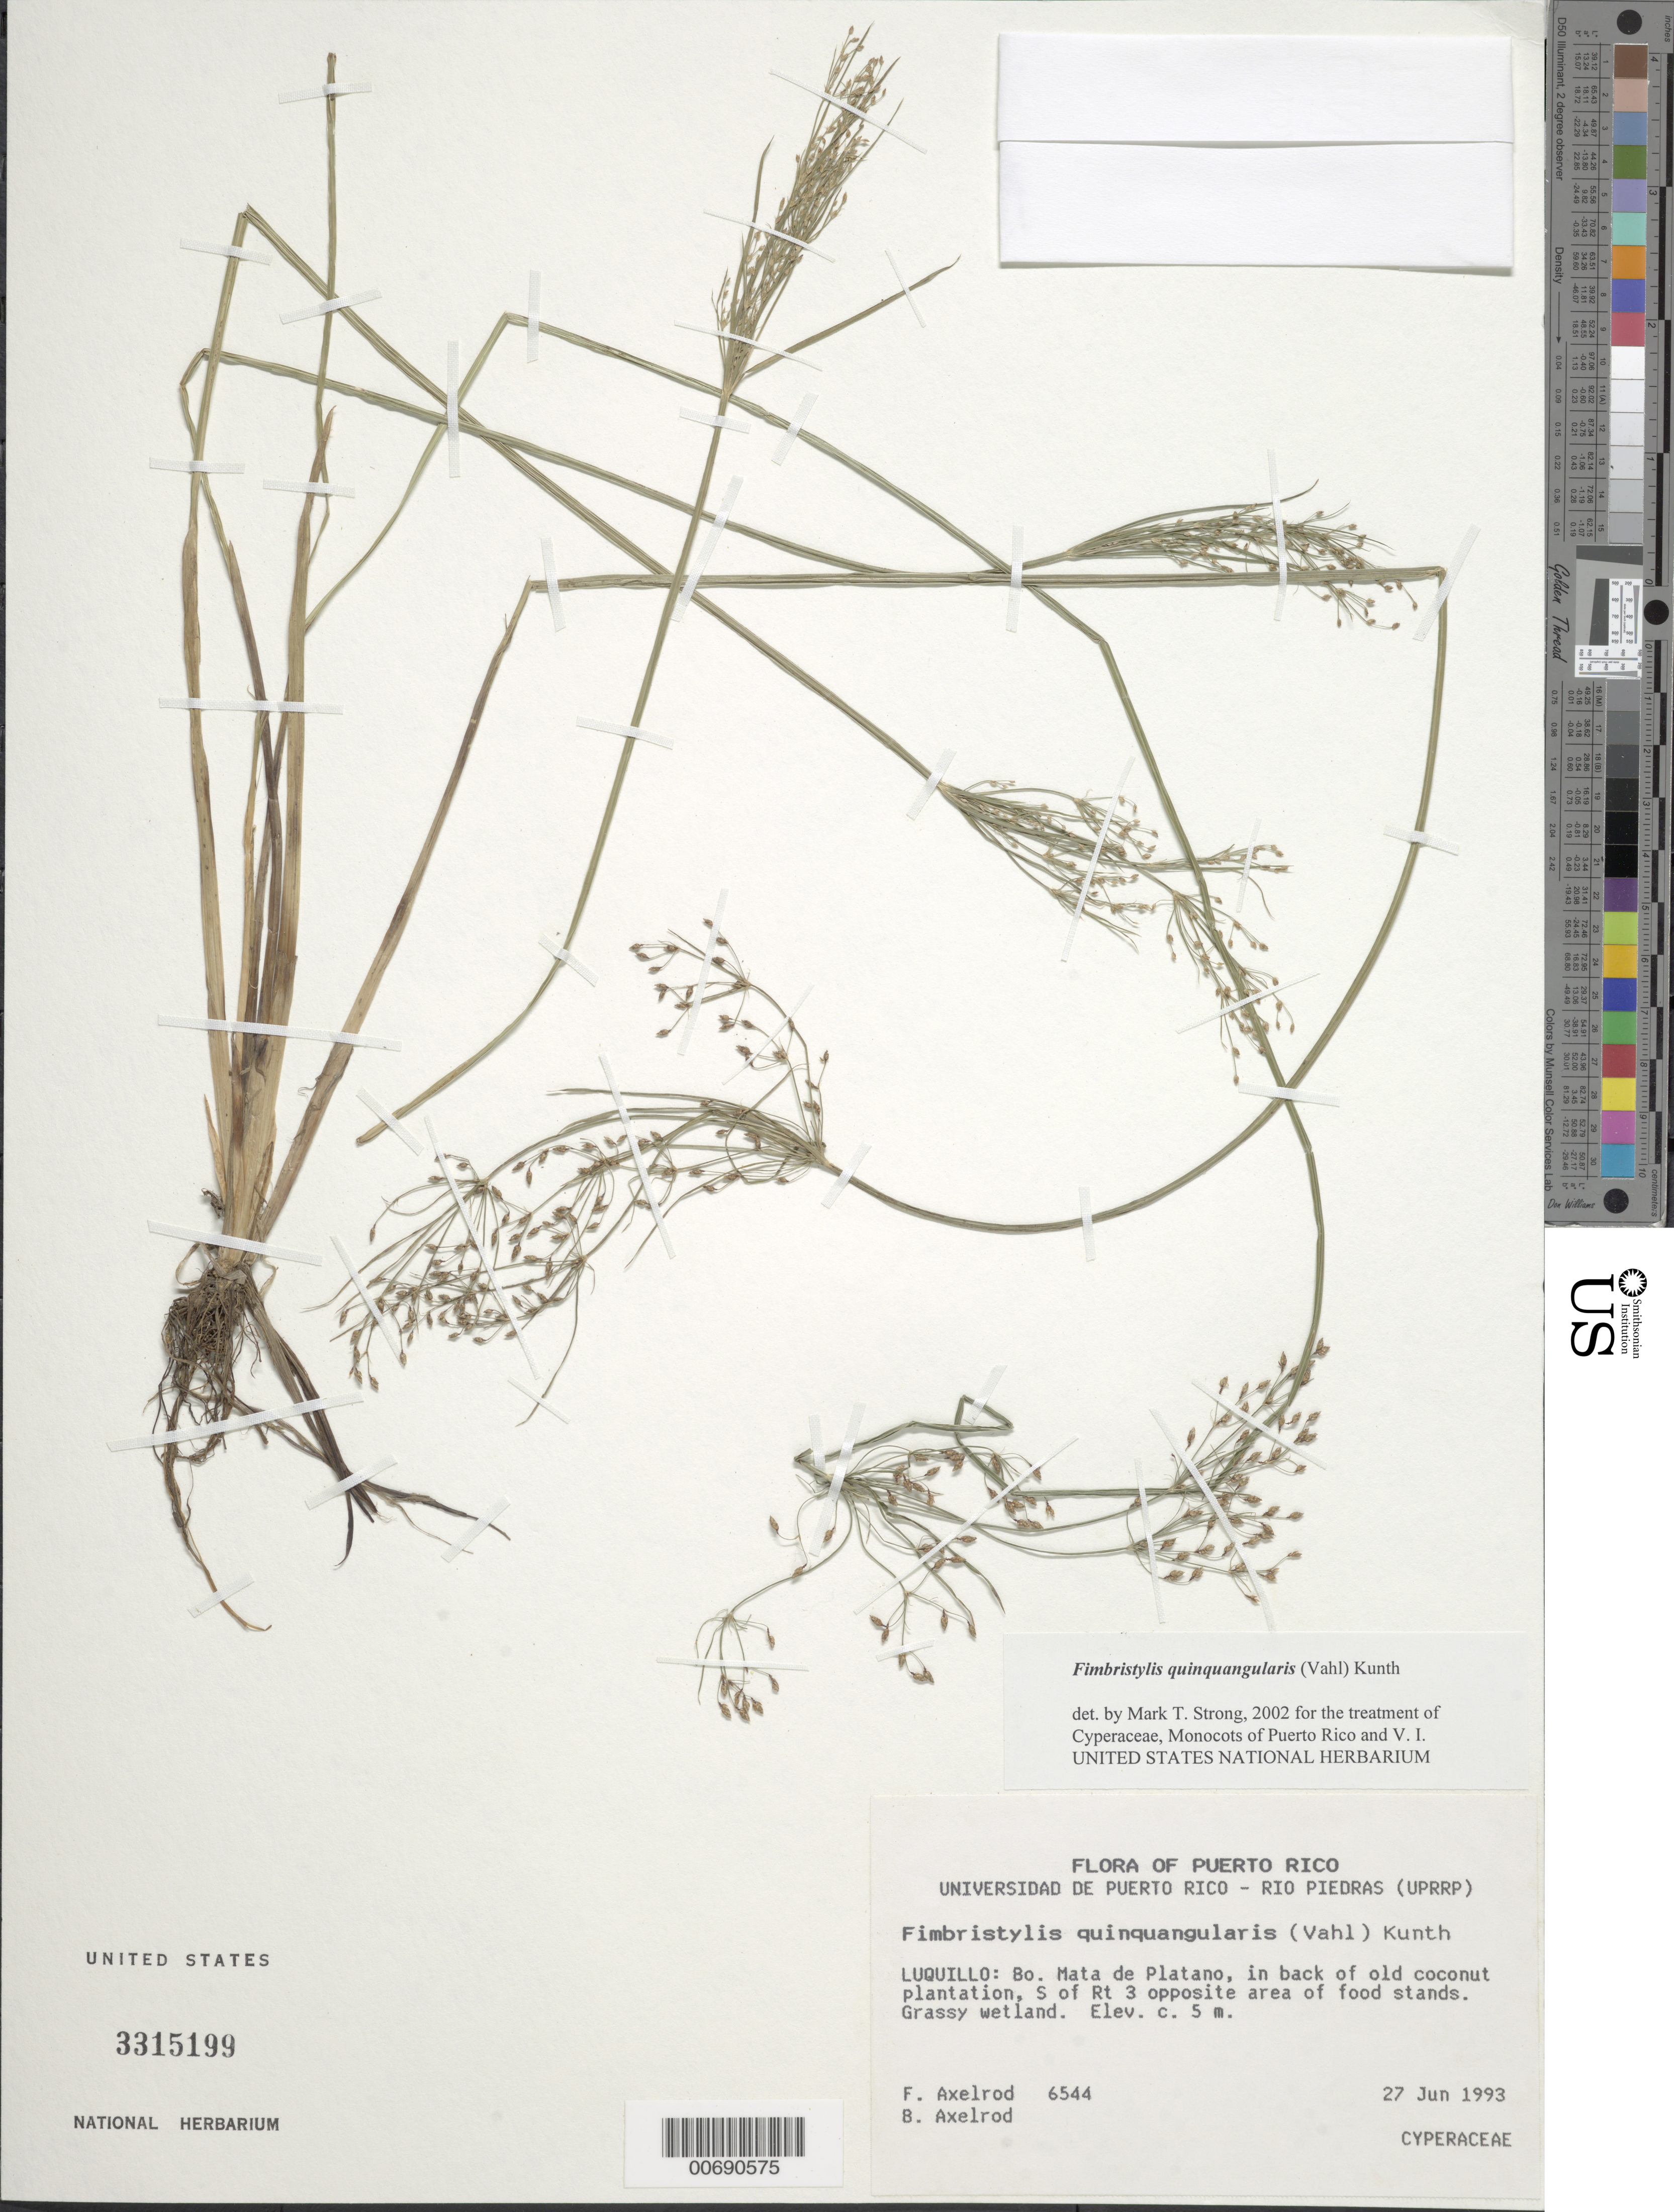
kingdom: Plantae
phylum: Tracheophyta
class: Liliopsida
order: Poales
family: Cyperaceae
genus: Fimbristylis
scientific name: Fimbristylis quinquangularis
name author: (Vahl) Kunth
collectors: F. S. Axelrod & B. Axelrod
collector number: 6544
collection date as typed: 27 Jun 1993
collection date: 1993-06-27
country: Puerto Rico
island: Greater Antilles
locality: Luquillo: Bo. Mata de Platano, in back of old coconut plantation, S of Rt 3 opposite area of food stands.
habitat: grassy wetlands.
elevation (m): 5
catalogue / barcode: US 3315199